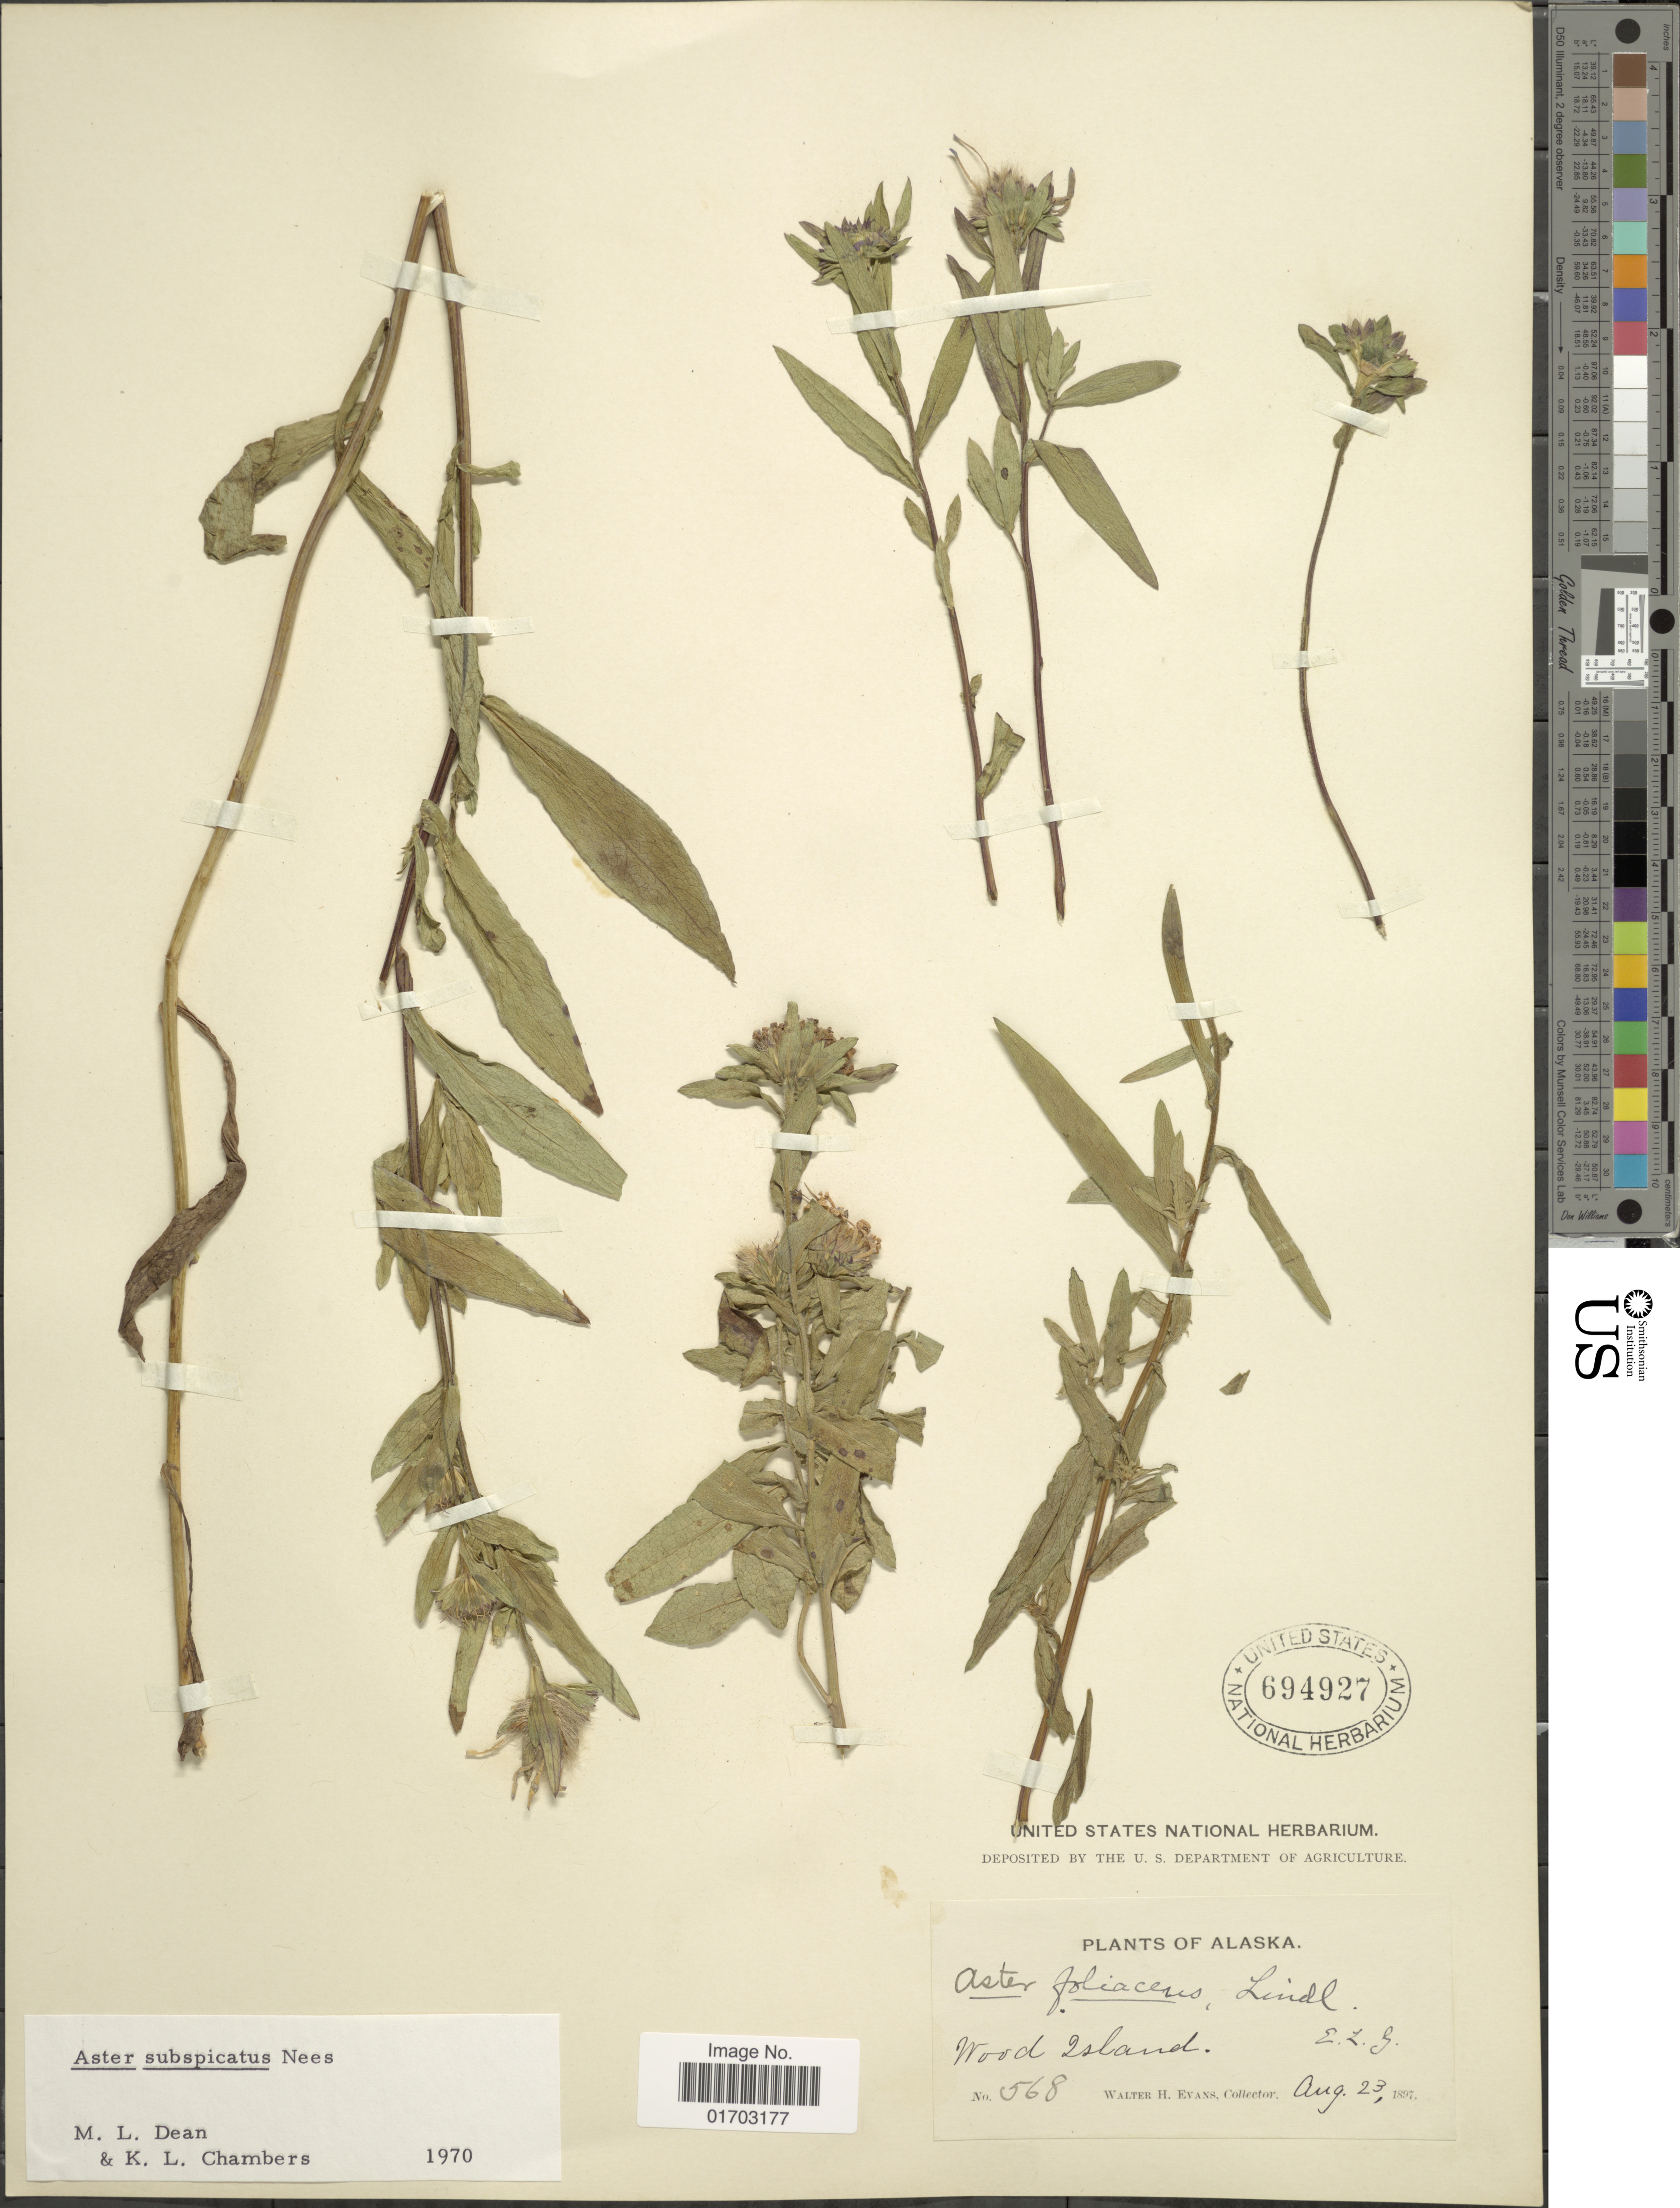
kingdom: Plantae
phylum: Tracheophyta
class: Magnoliopsida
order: Asterales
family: Asteraceae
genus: Symphyotrichum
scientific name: Symphyotrichum subspicatum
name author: (Nees) G.L. Nesom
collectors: W. H. Evans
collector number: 568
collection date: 1897-08-23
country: United States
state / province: Alaska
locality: Wood Island.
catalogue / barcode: US 694927